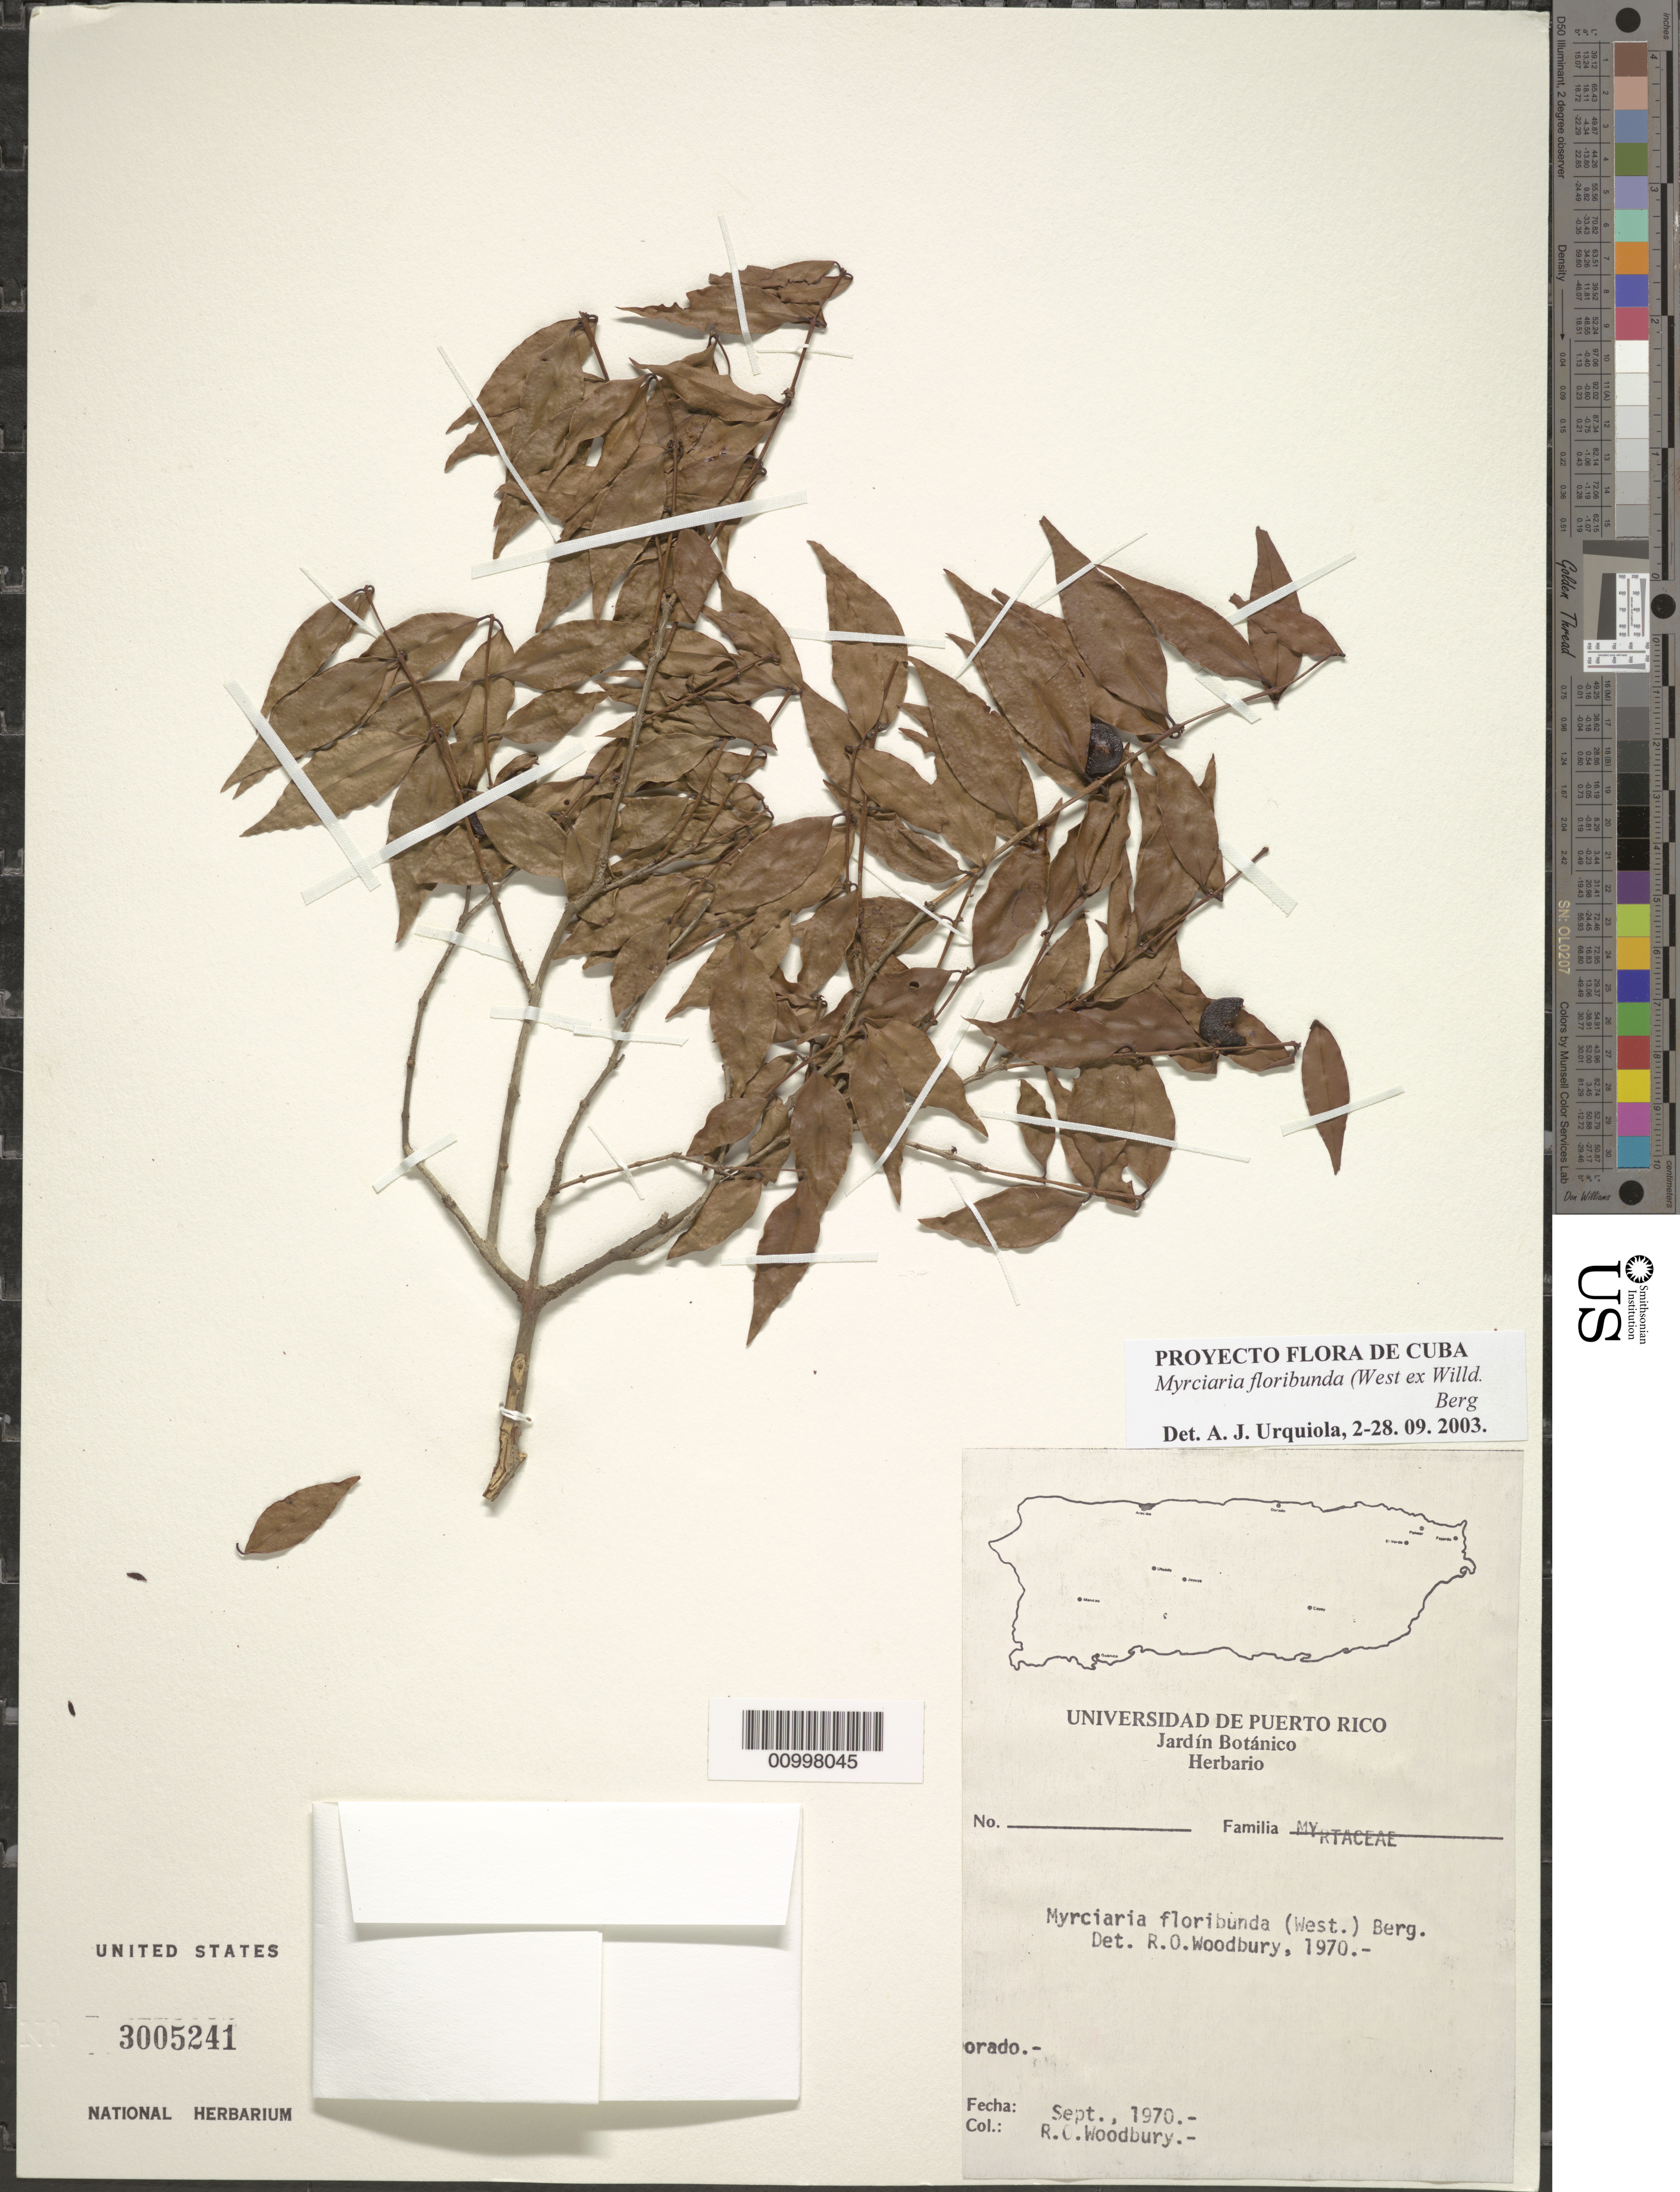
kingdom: Plantae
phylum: Tracheophyta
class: Magnoliopsida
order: Myrtales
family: Myrtaceae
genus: Myrciaria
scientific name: Myrciaria floribunda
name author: (H. West ex Willd.) O. Berg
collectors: R. O. Woodbury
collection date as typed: Sep 1970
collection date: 1970-09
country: Puerto Rico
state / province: Arecibo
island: Puerto Rico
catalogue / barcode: US 3005241